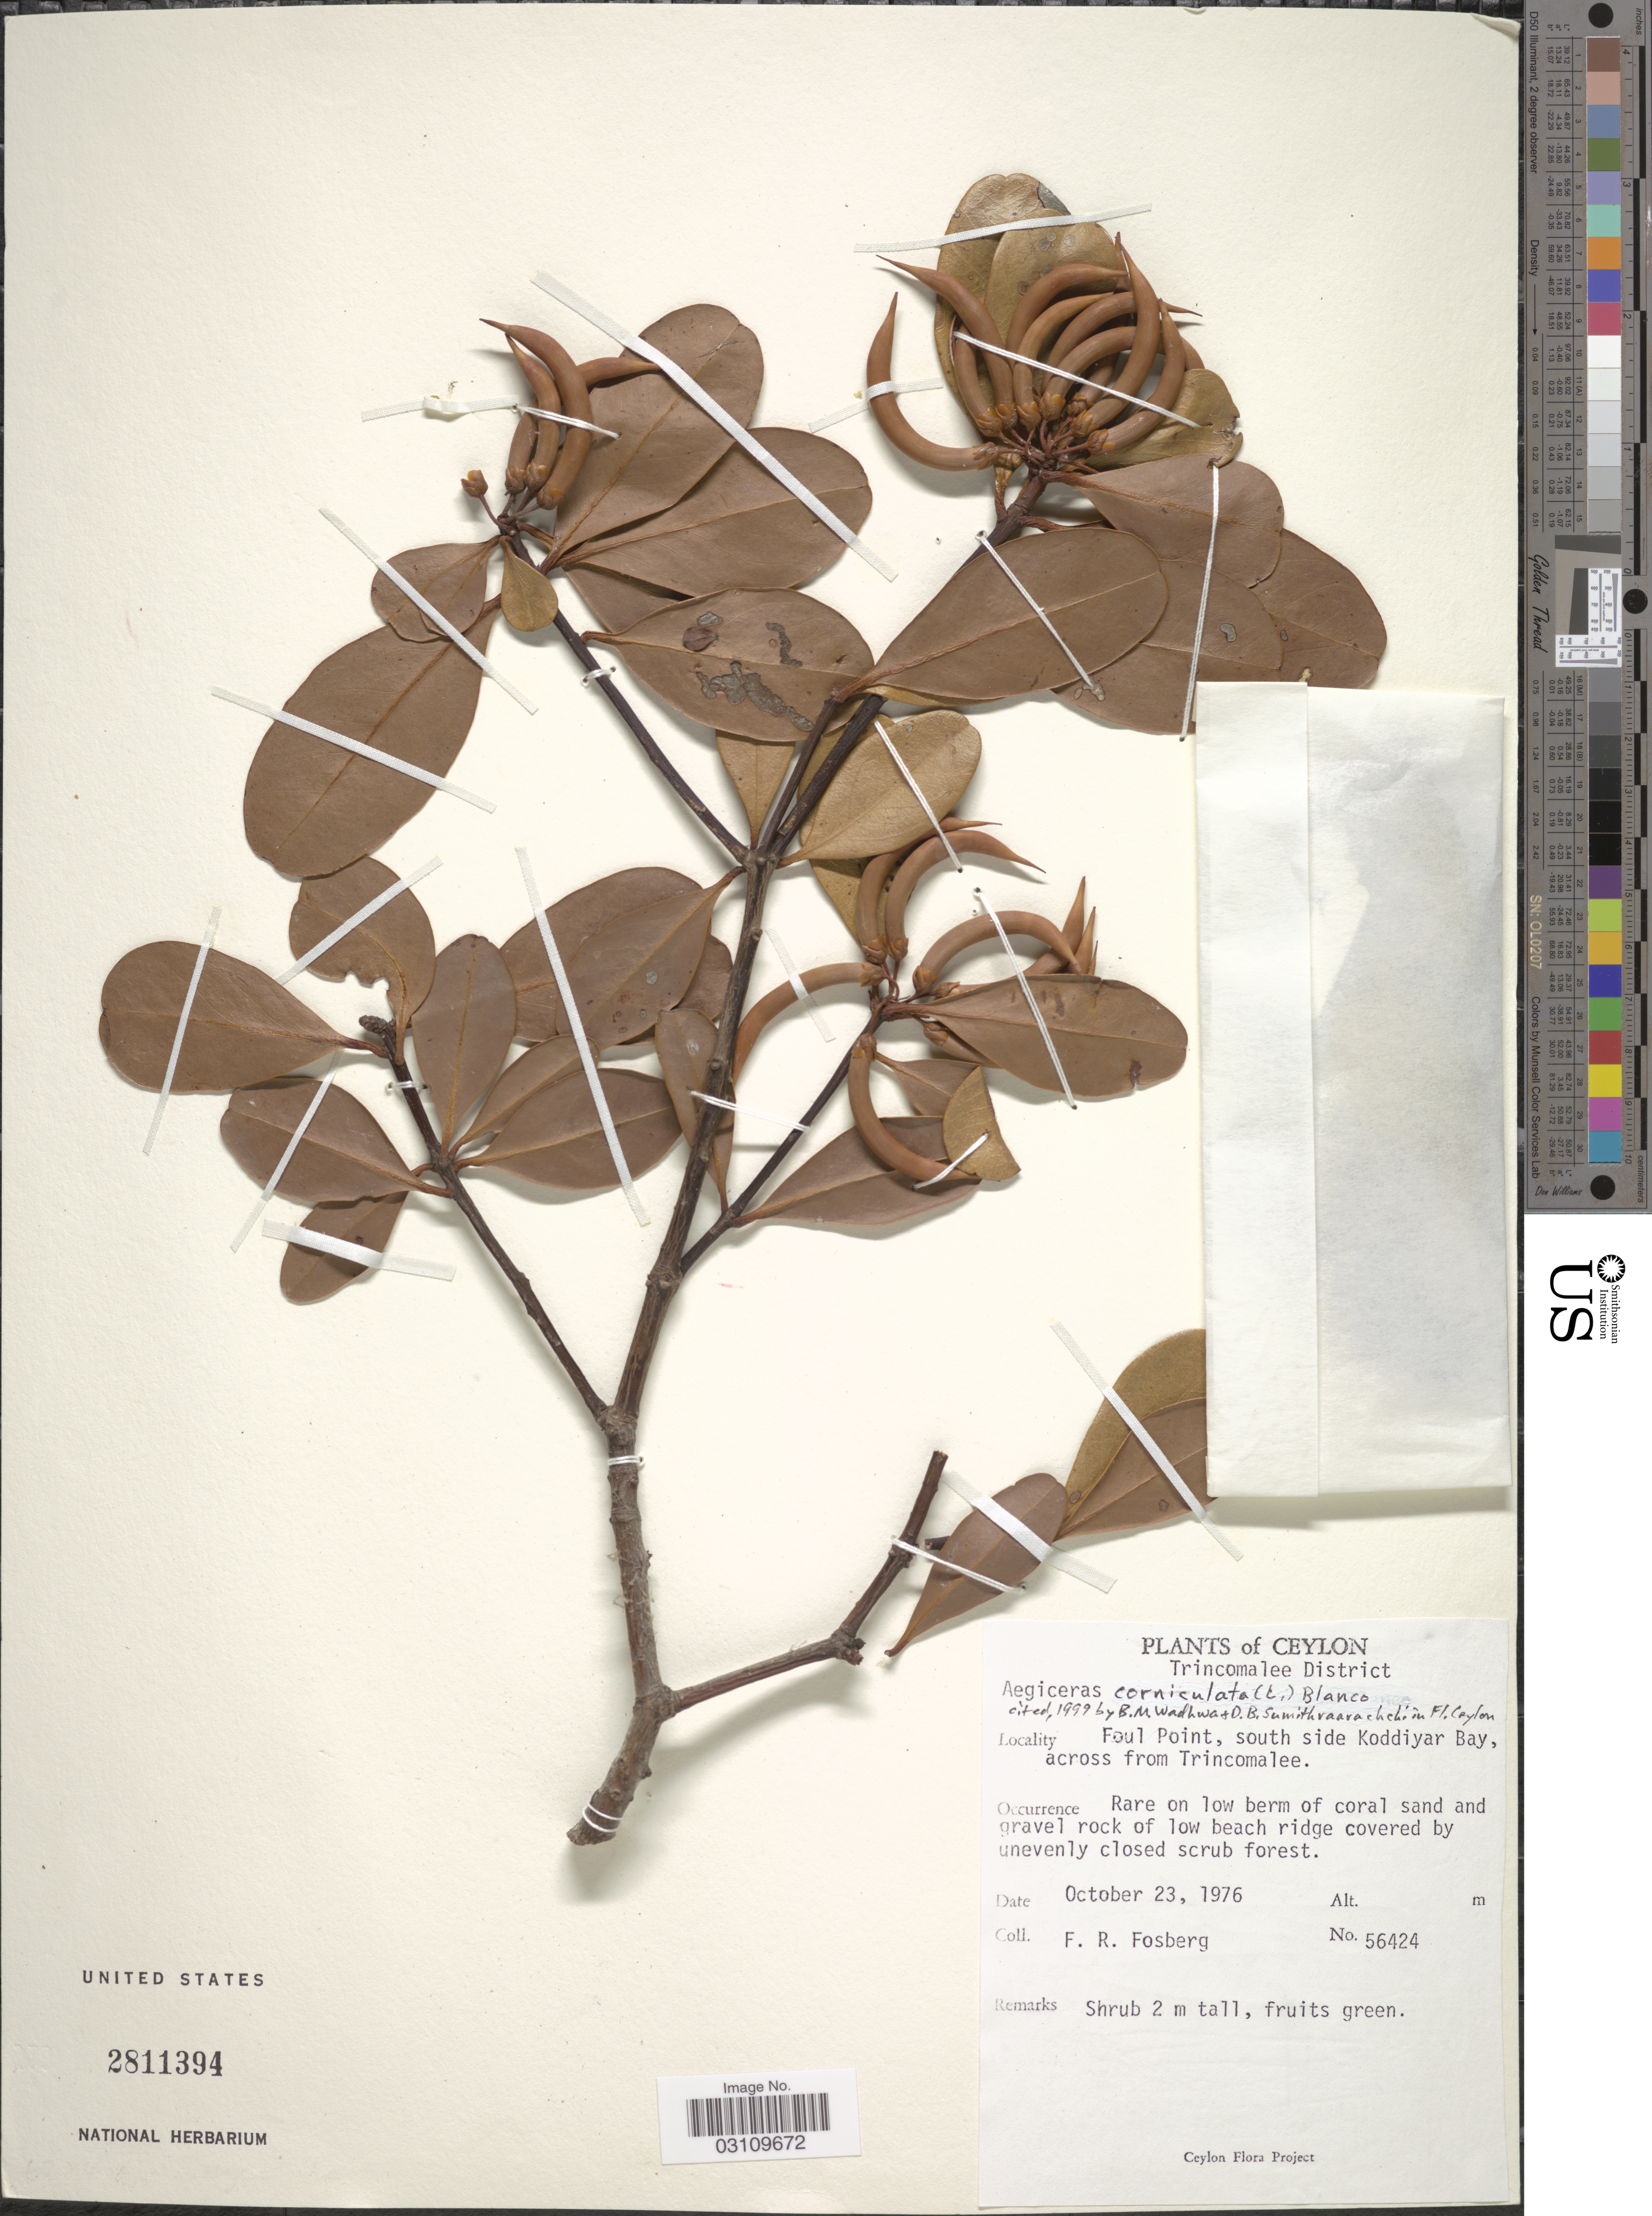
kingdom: Plantae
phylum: Tracheophyta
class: Magnoliopsida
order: Ericales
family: Primulaceae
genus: Aegiceras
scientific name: Aegiceras corniculatum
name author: (L.) Blanco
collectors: F. R. Fosberg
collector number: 56424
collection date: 1976-10-23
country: Sri Lanka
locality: Ceylon, Trincomalee District, Foul Point, south side Koddiyar Bay, across from Trincomalee.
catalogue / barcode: US 2811394